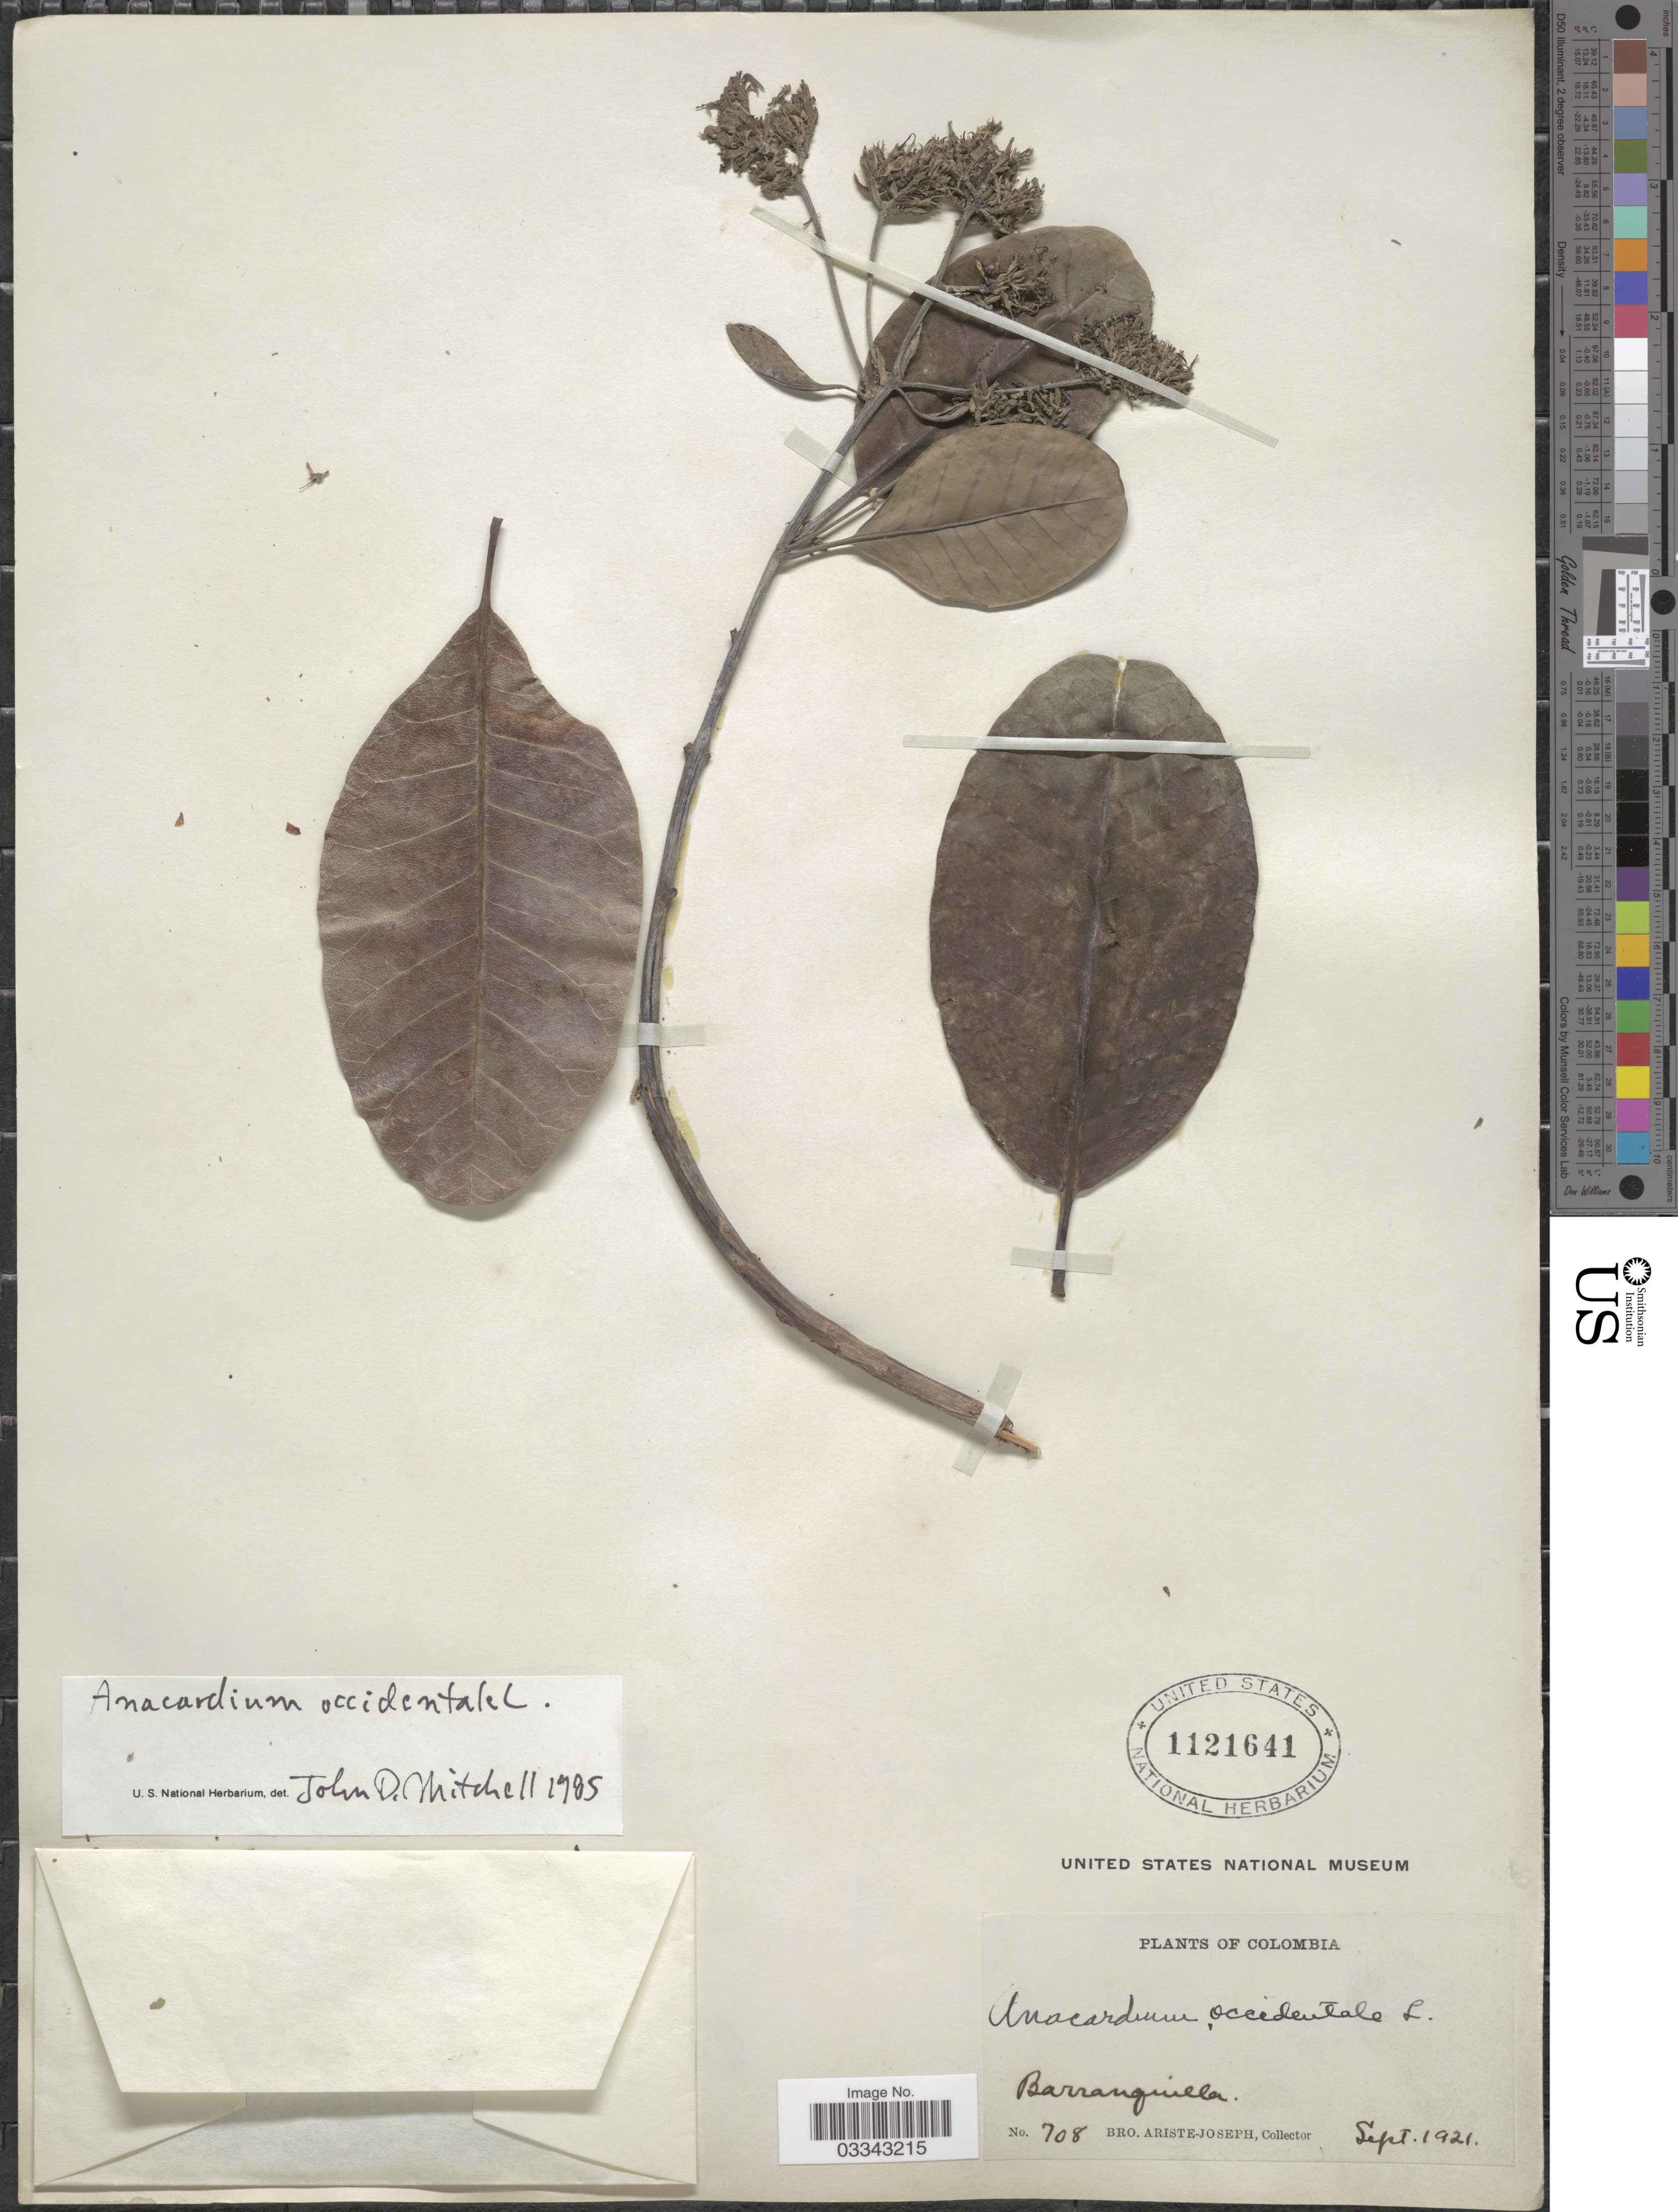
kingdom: Plantae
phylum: Tracheophyta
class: Magnoliopsida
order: Sapindales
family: Anacardiaceae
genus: Anacardium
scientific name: Anacardium occidentale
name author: L.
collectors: Bro. Ariste-Joseph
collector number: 708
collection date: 1921-09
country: Colombia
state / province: Atlántico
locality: Barranquilla.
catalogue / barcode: US 1121641